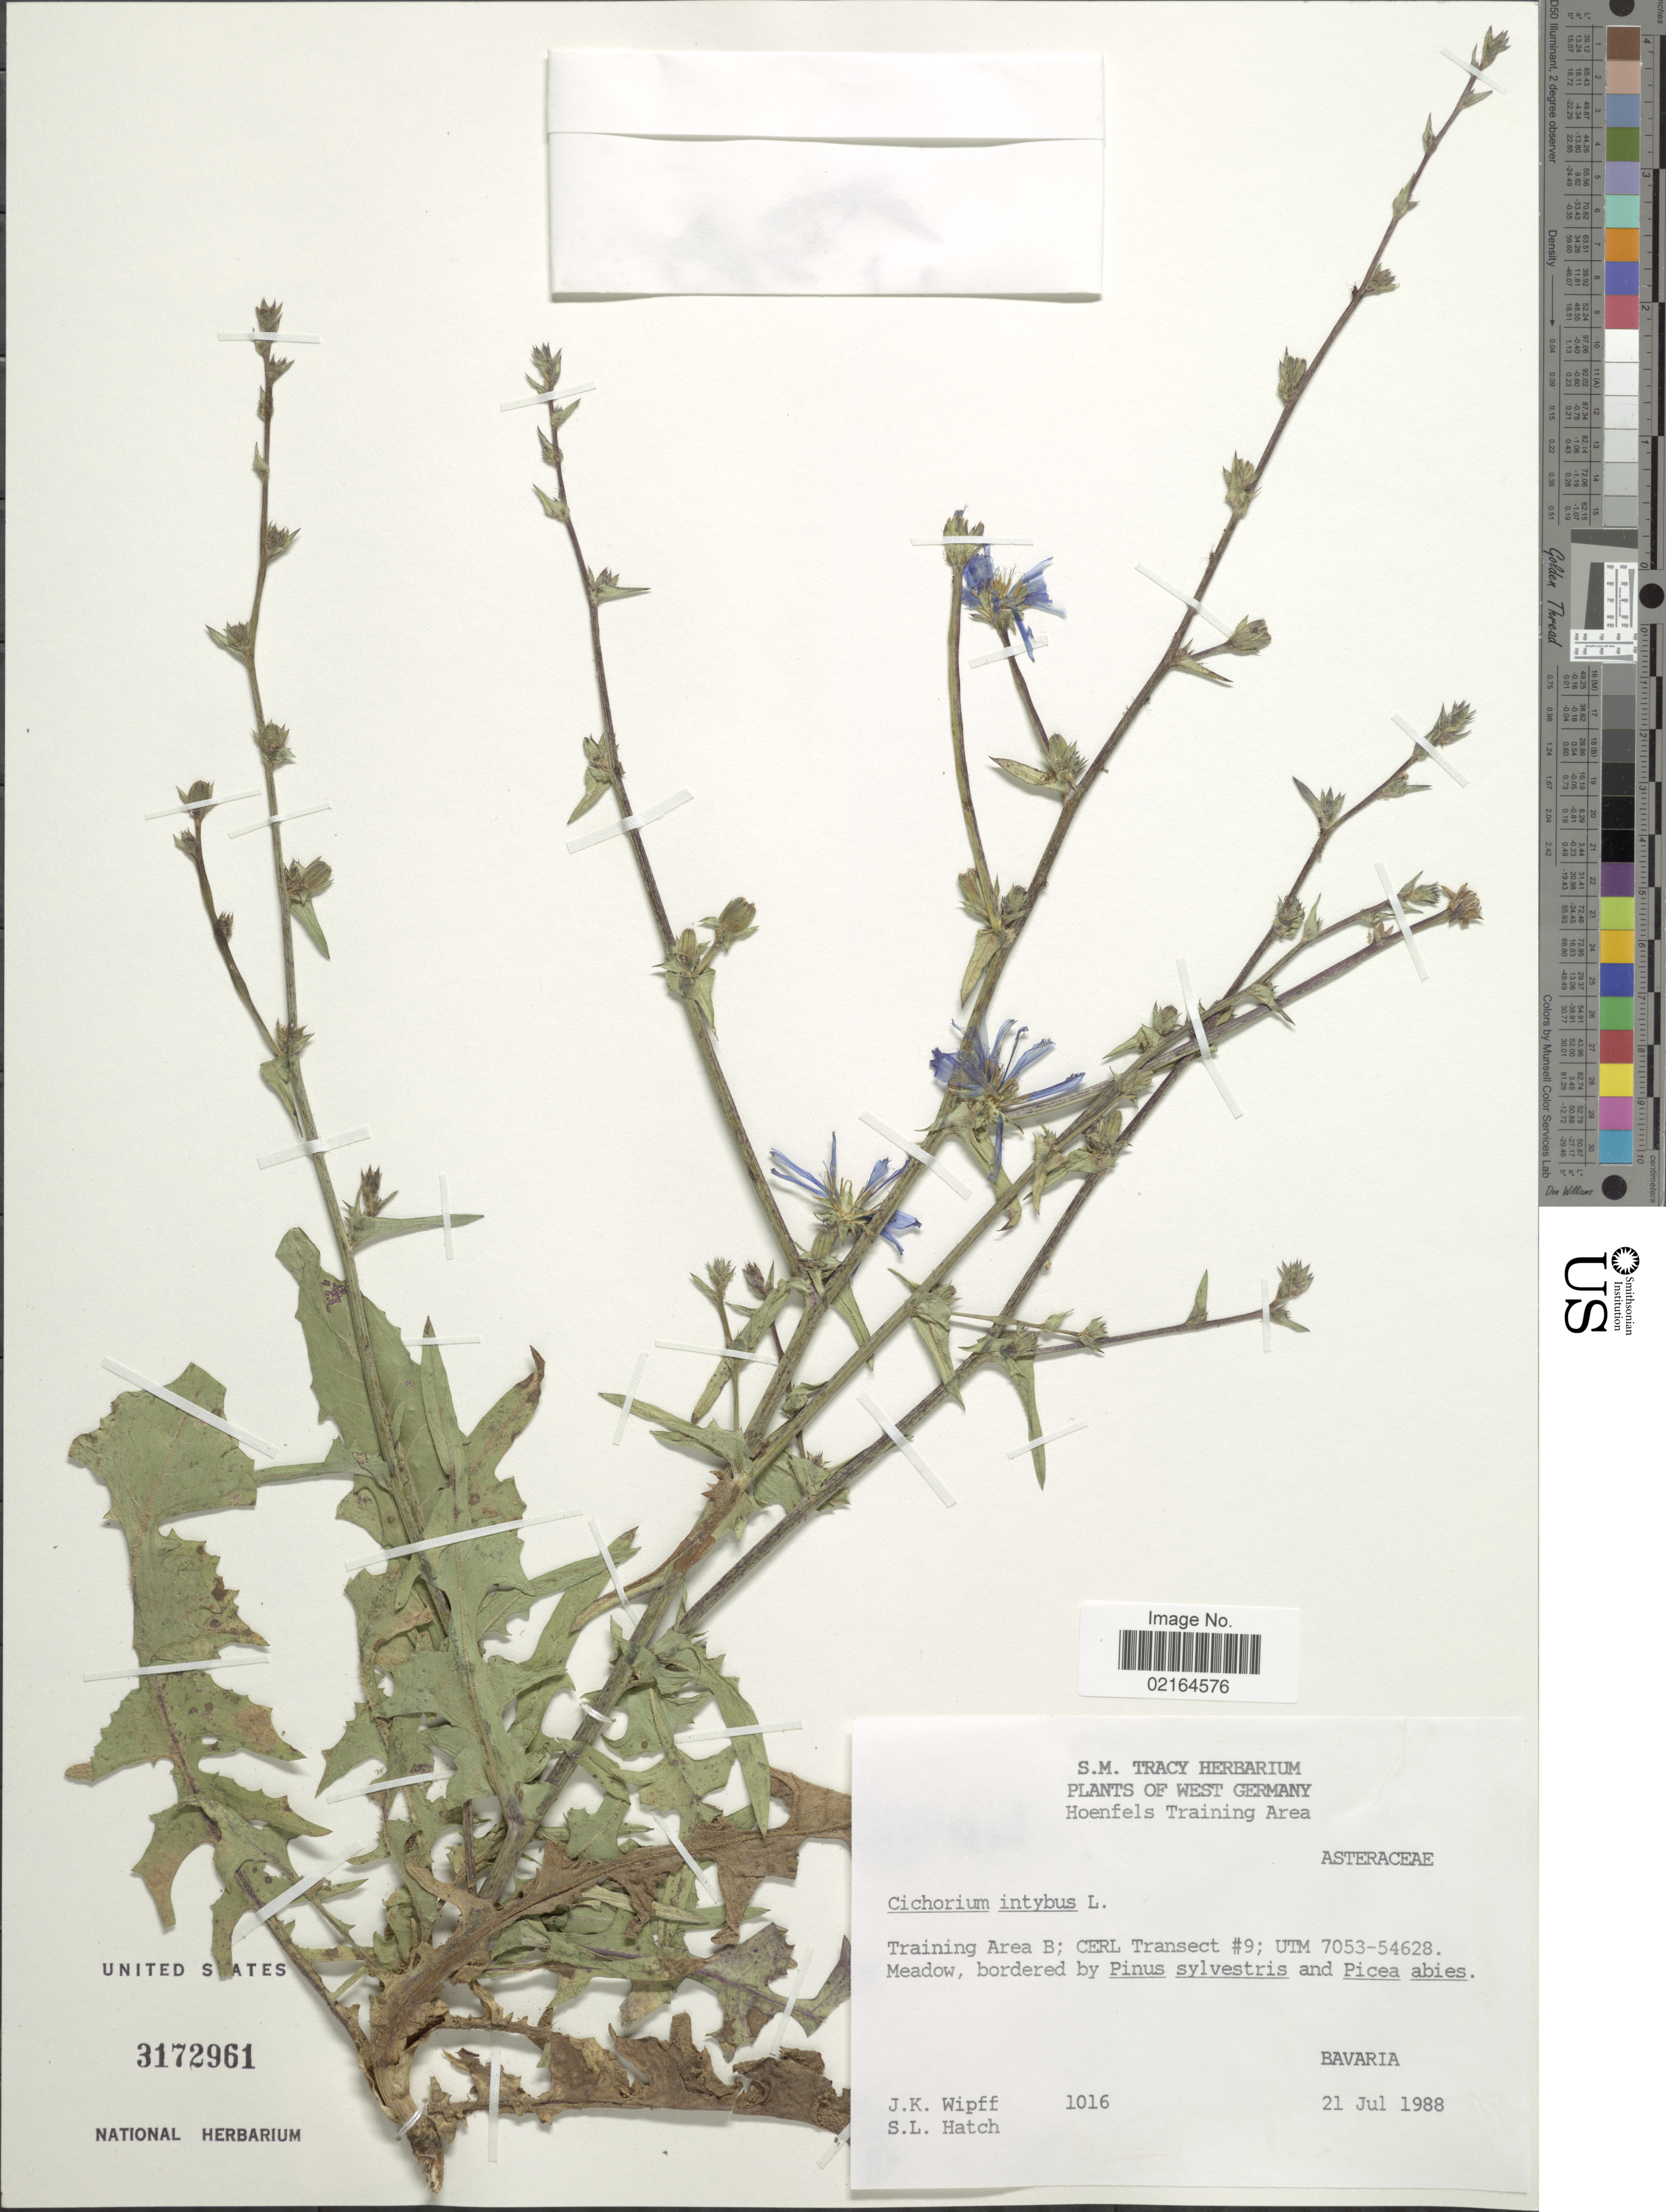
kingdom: Plantae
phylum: Tracheophyta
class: Magnoliopsida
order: Asterales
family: Asteraceae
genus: Cichorium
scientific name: Cichorium intybus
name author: L.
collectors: J. K. Wipff & S. Hatch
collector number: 1016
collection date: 1988-07-21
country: Germany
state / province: Bayern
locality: West Germay, Training Area B: CERL Transect #9, UTM 7053-54628, Bavaria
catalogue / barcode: US 3172961